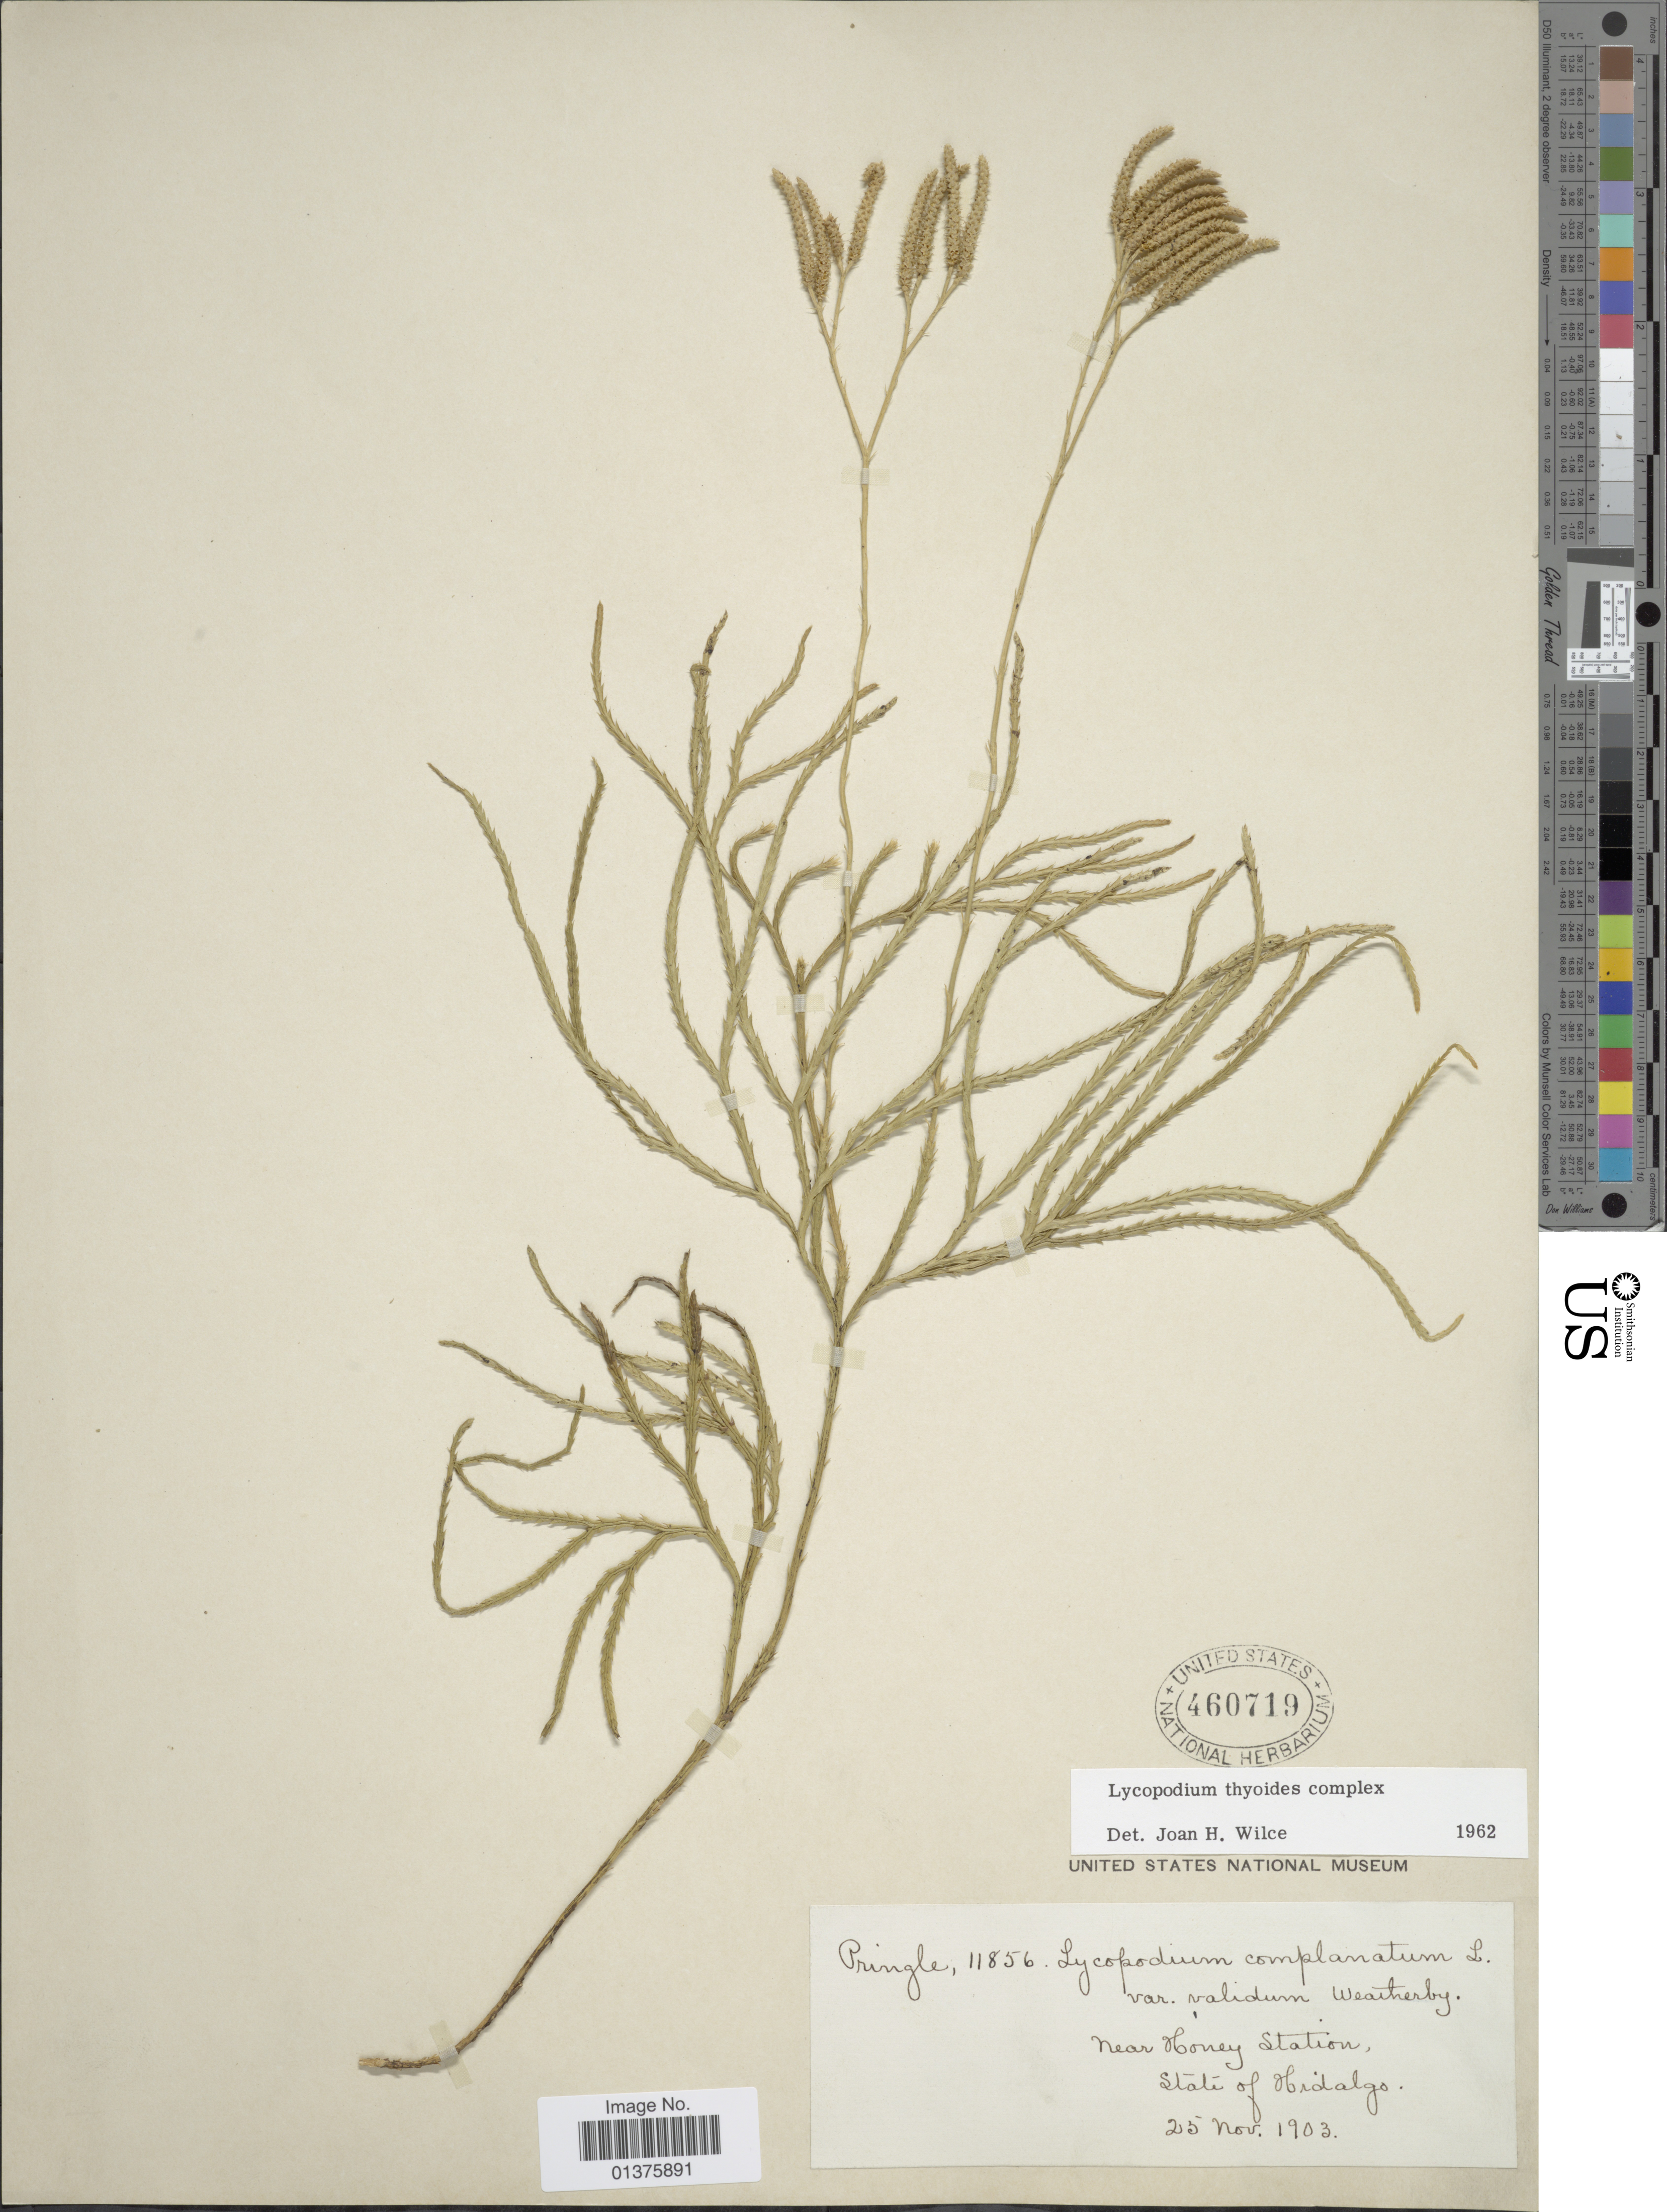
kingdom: Plantae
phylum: Tracheophyta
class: Lycopodiopsida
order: Lycopodiales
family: Lycopodiaceae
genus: Diphasiastrum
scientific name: Diphasiastrum thyoides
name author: (Humb. & Bonpl. ex Willd.) Holub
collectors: -- Pringle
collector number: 11856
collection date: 1903-11-25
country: Mexico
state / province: Hidalgo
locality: Near Honey Station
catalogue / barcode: US 460719